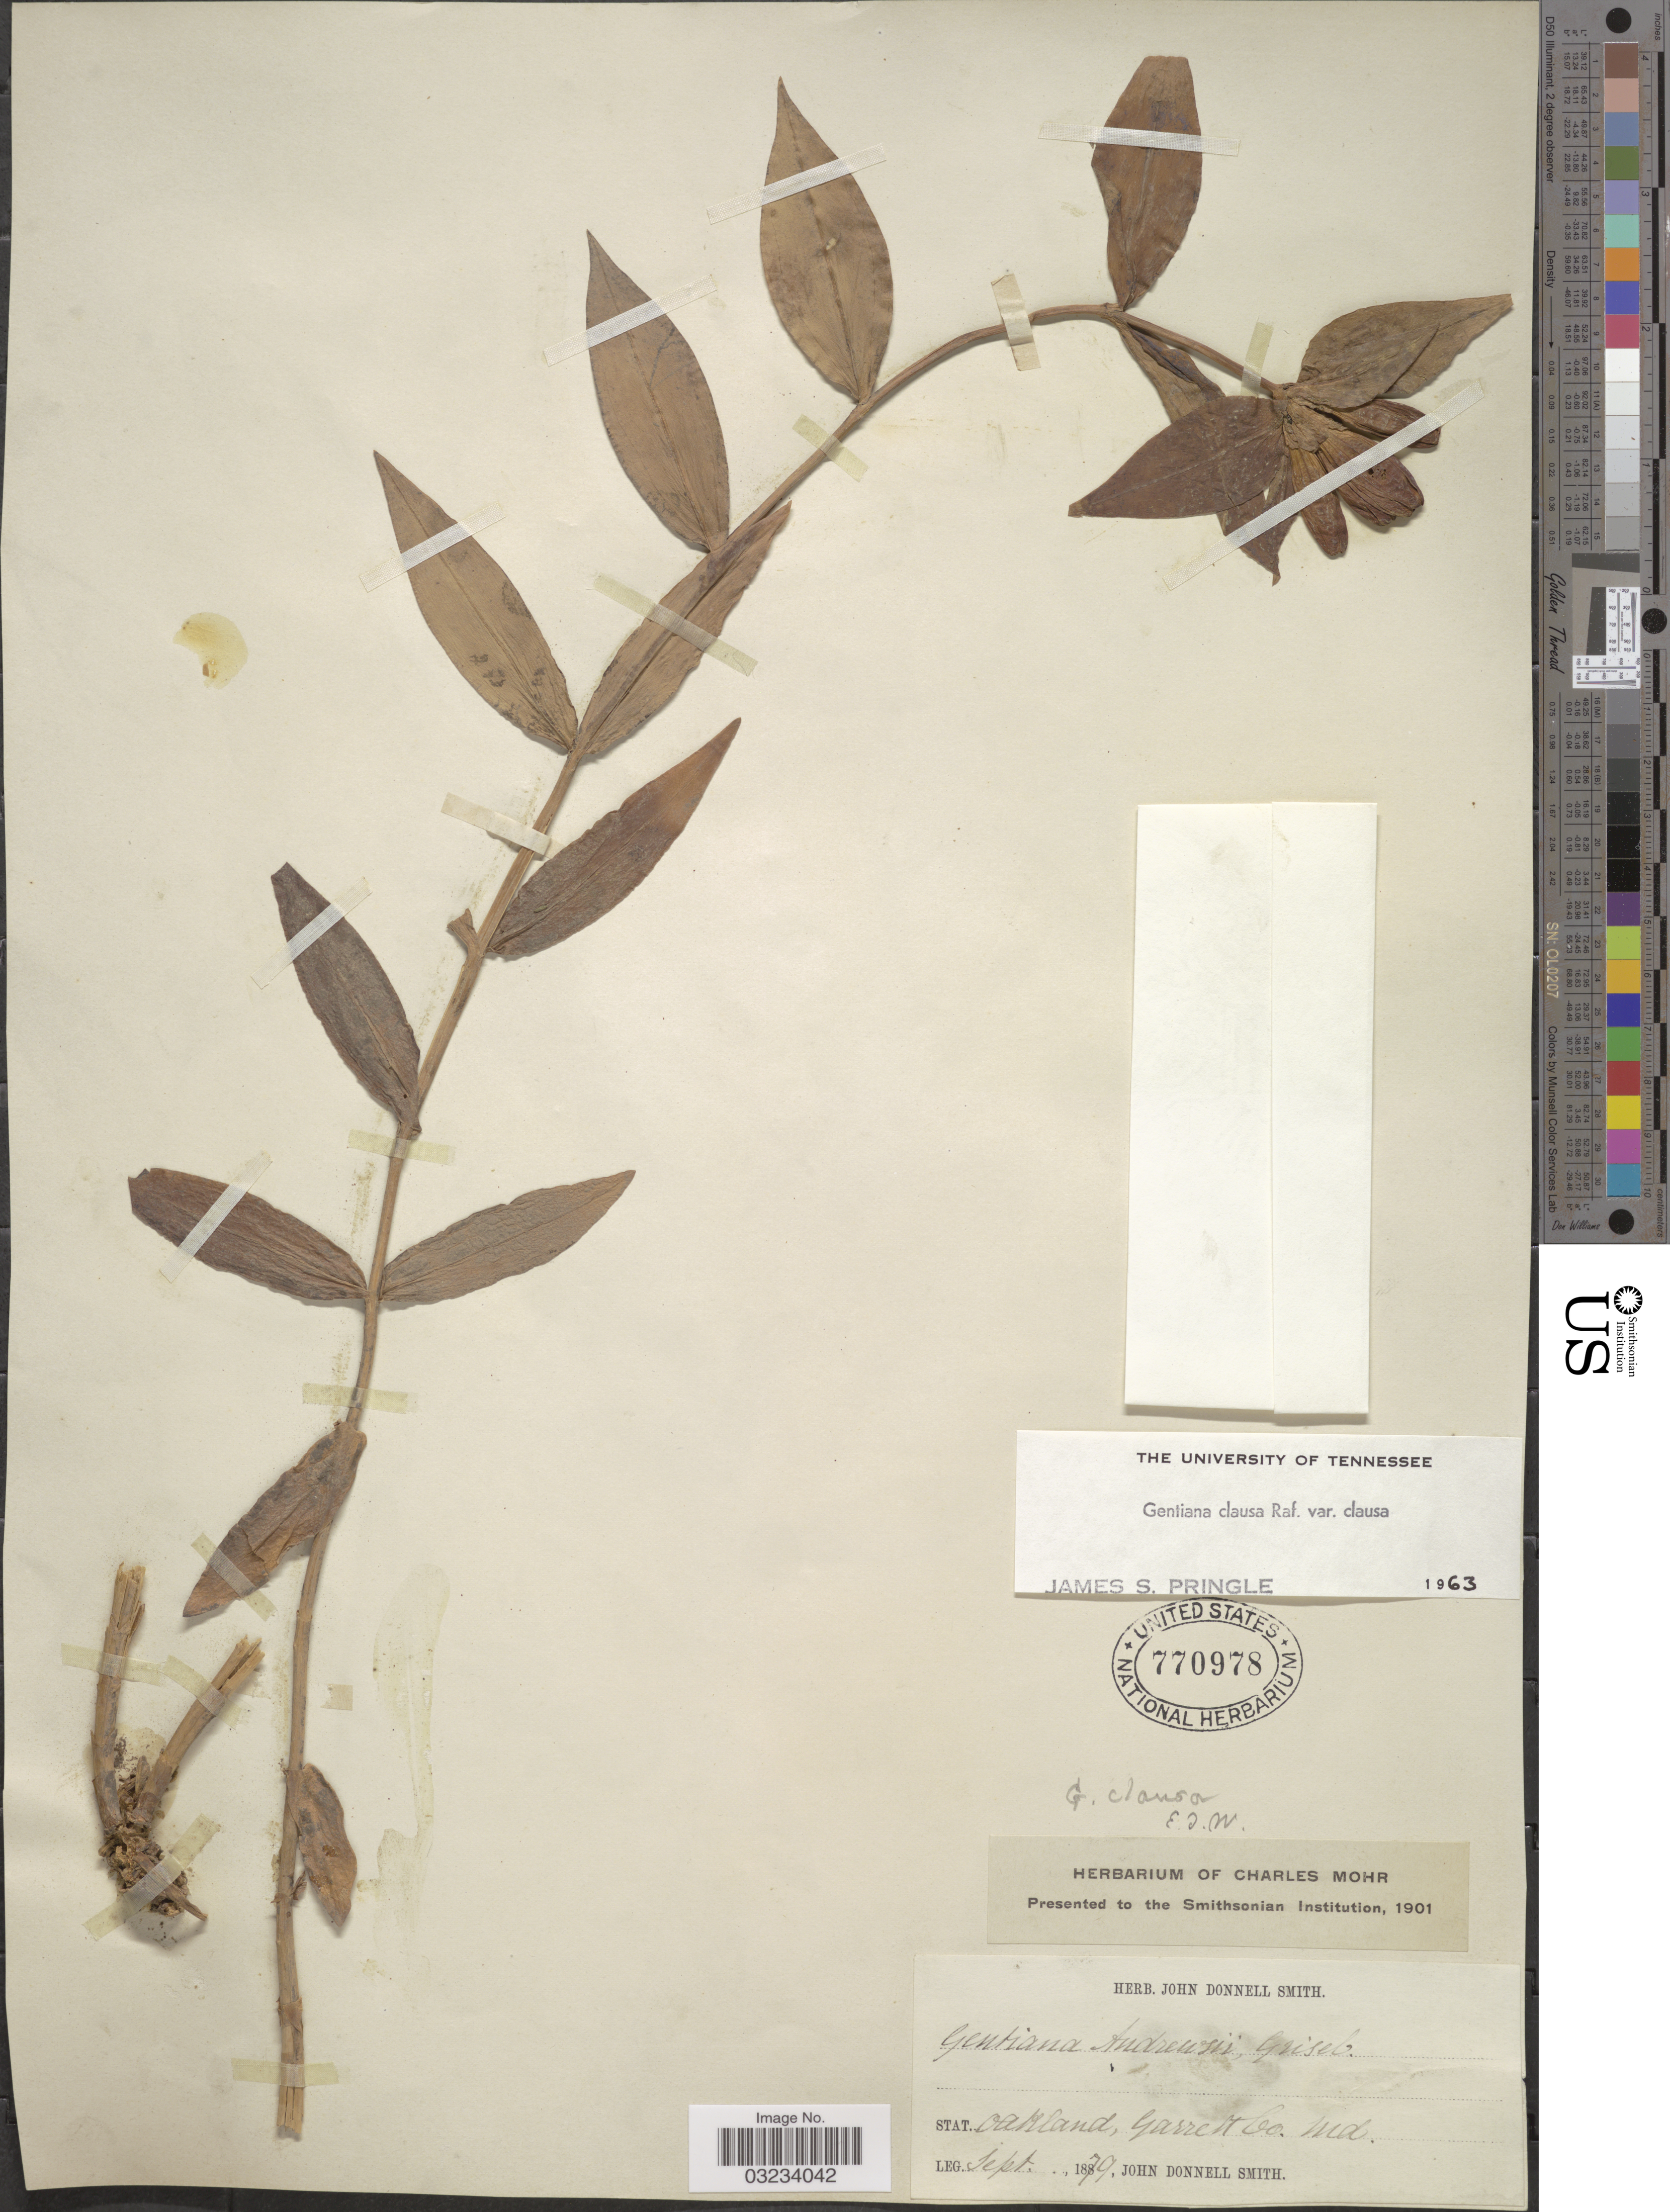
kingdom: Plantae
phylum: Tracheophyta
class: Magnoliopsida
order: Gentianales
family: Gentianaceae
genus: Gentiana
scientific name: Gentiana clausa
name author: Raf.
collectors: J. Donnell Smith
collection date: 1879-09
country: United States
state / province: Maryland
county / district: Garrett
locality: Oakland, Garrett Co.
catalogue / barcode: US 770978